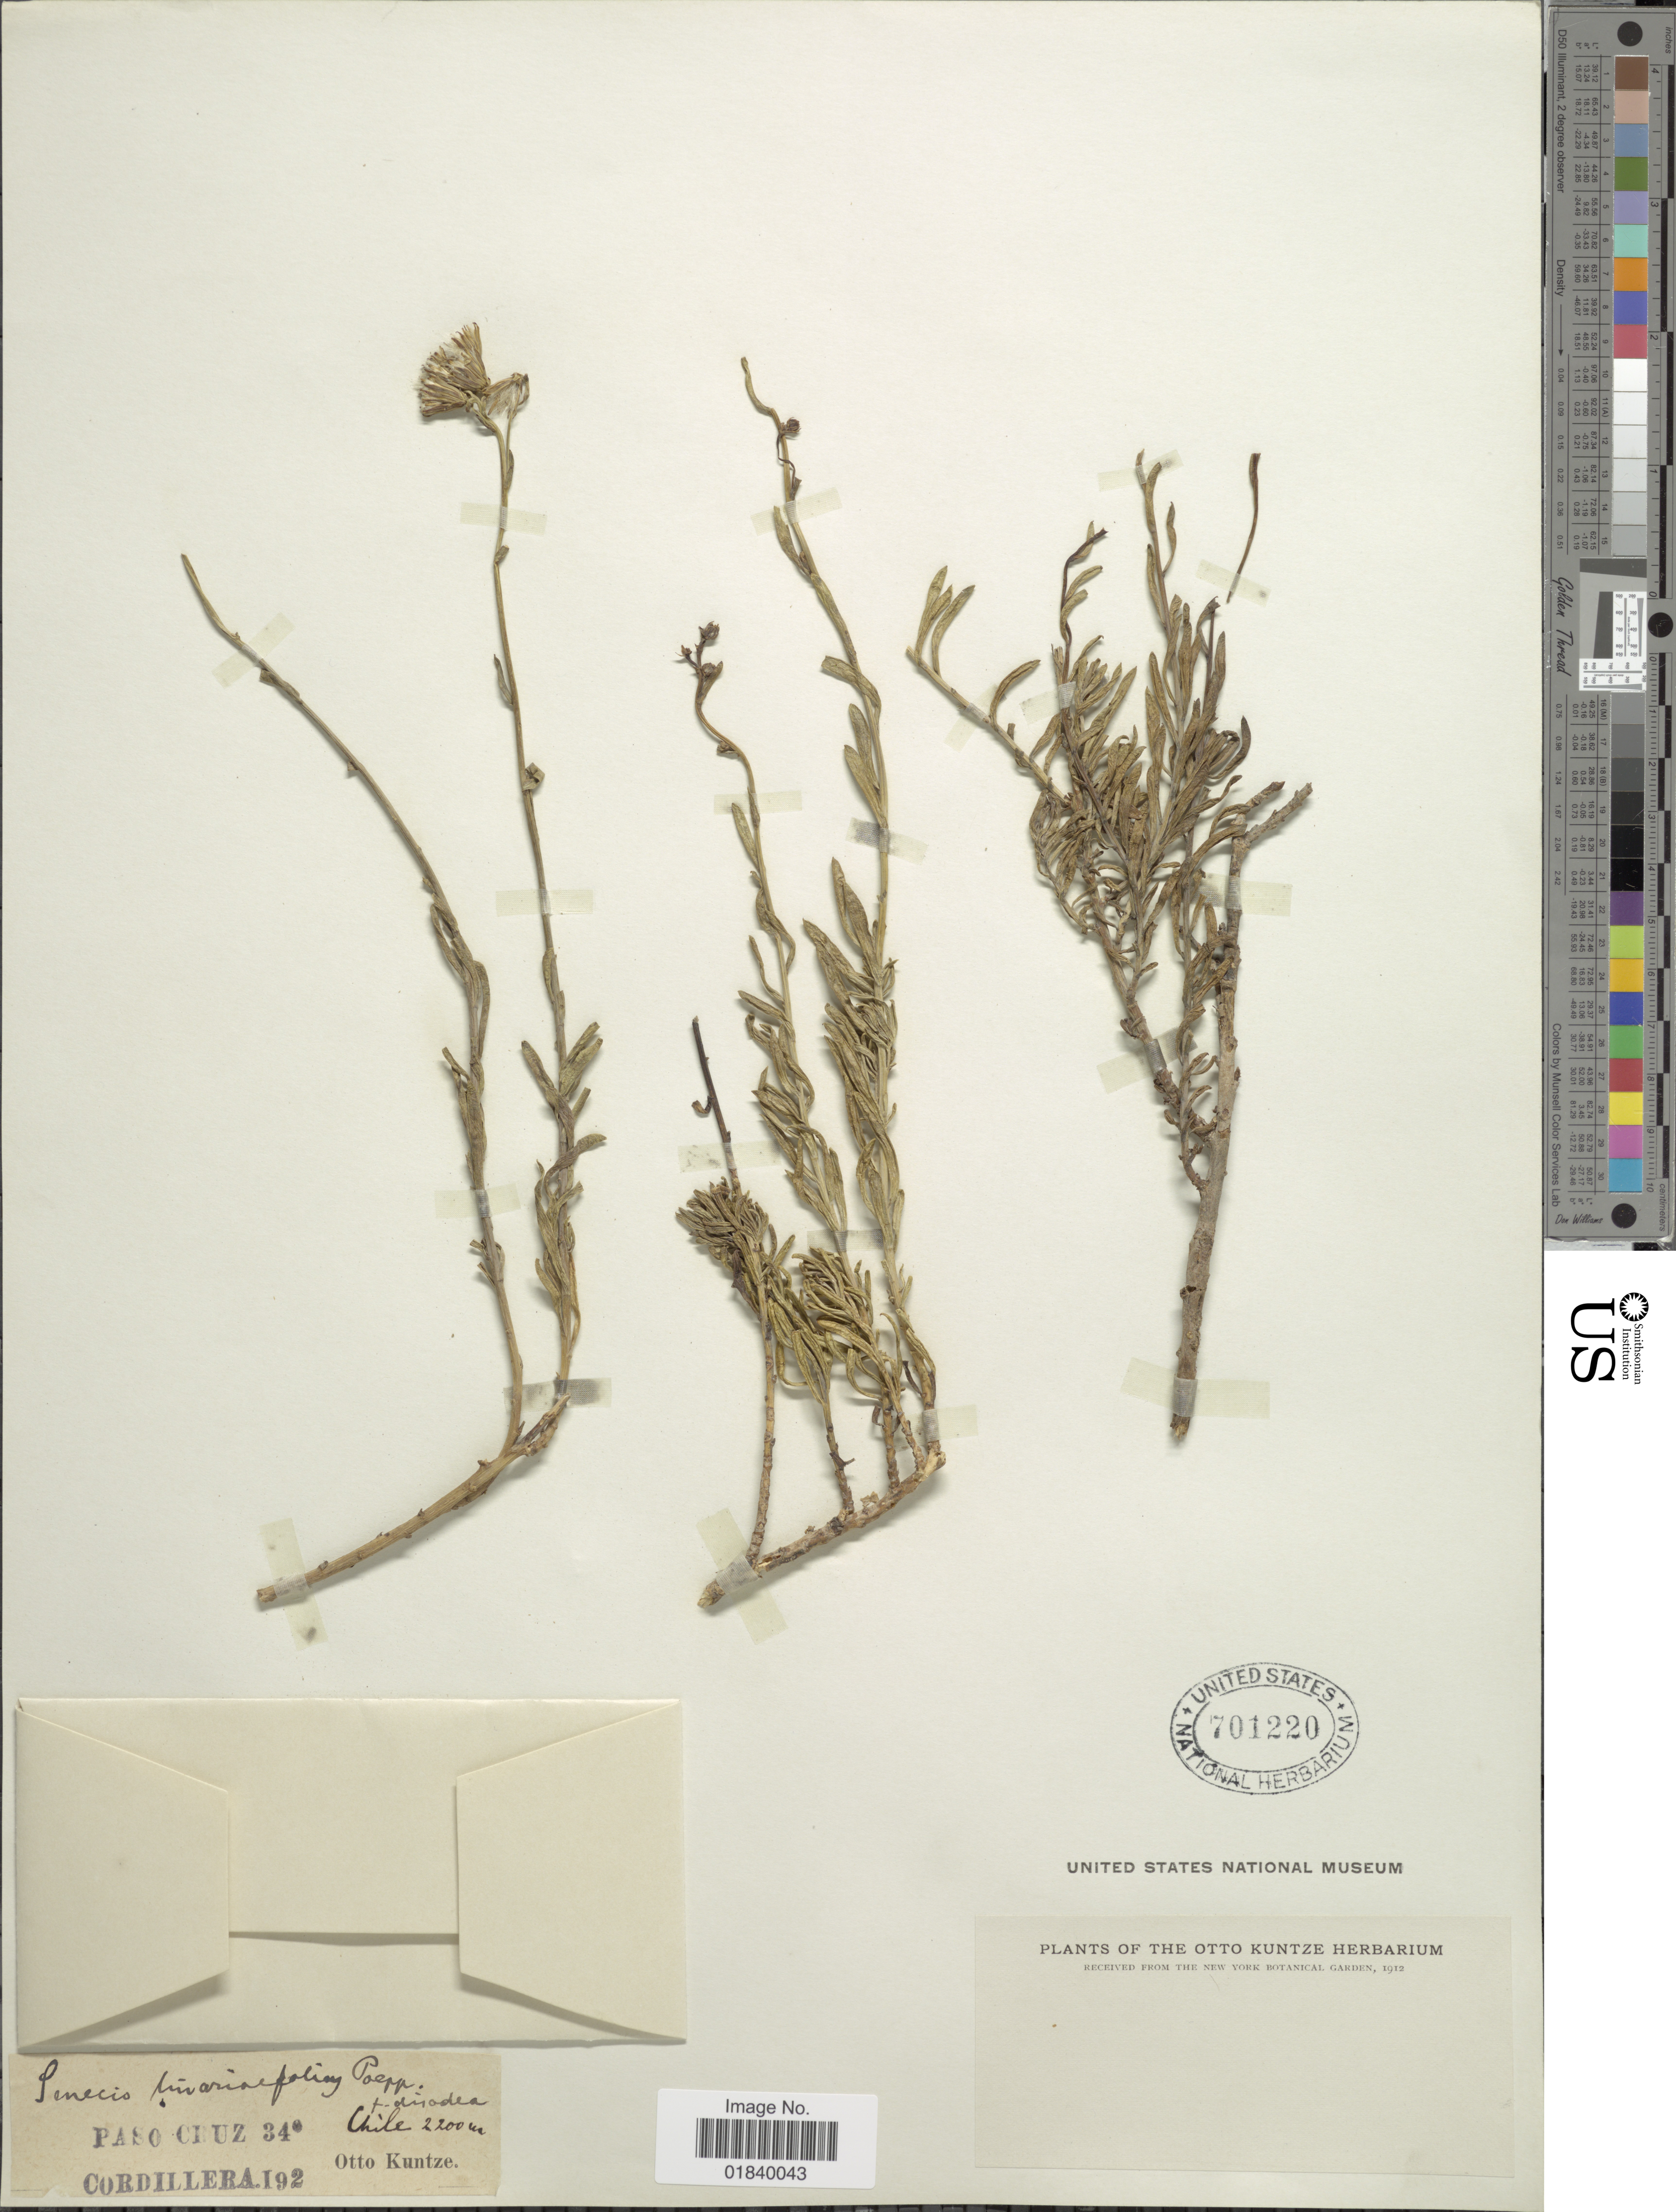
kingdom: Plantae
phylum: Tracheophyta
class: Magnoliopsida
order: Asterales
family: Asteraceae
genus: Senecio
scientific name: Senecio linariifolius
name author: Poepp. ex DC.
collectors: C.E.O. Kuntze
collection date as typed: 192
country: Chile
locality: Paso Cruz. Chile. Cordillera.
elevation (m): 2200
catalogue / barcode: US 701220